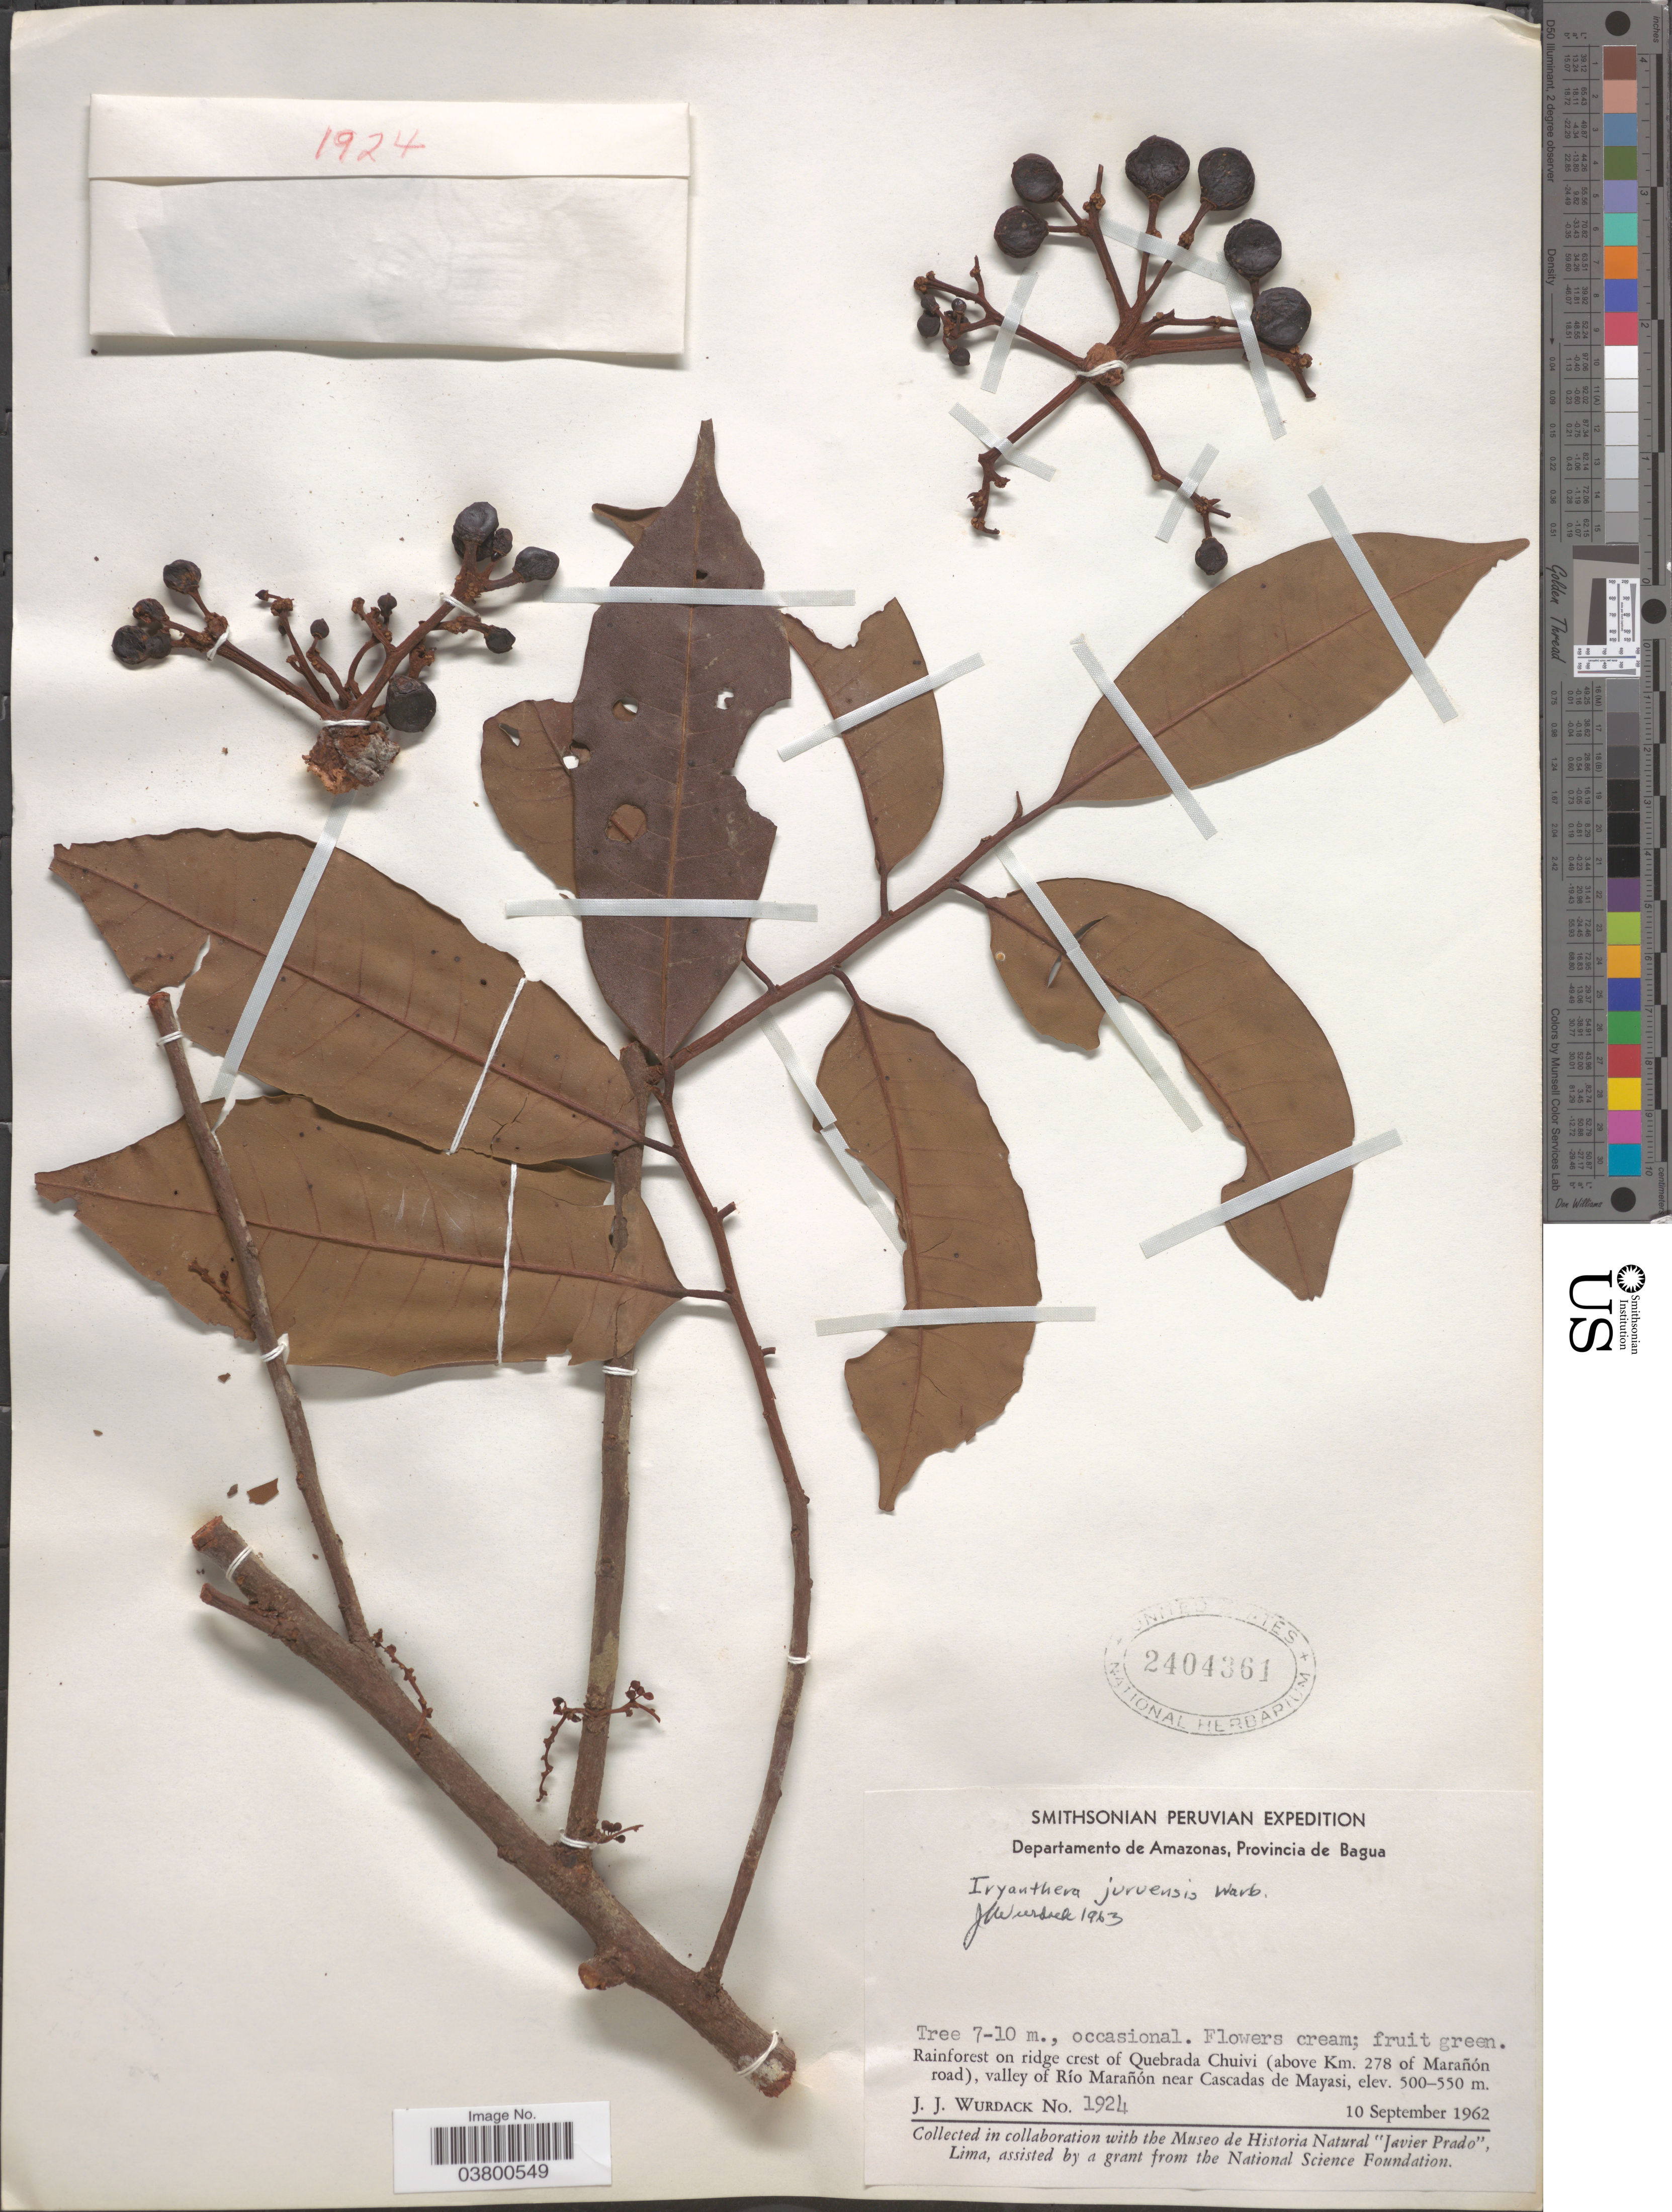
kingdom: Plantae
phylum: Tracheophyta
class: Magnoliopsida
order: Magnoliales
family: Myristicaceae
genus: Iryanthera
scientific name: Iryanthera juruensis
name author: Warb.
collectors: J. J. Wurdack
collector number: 1924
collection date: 1962-09-10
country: Peru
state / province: Amazonas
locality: Departamento de Amazonas, Provincia de Bagua. Rainforest on ridge crest of Quebrada Chuivi (above Km. 278 of Marañón road), valley of Río Marañón near Cascadas de Mayasi.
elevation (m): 500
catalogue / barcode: US 2404361